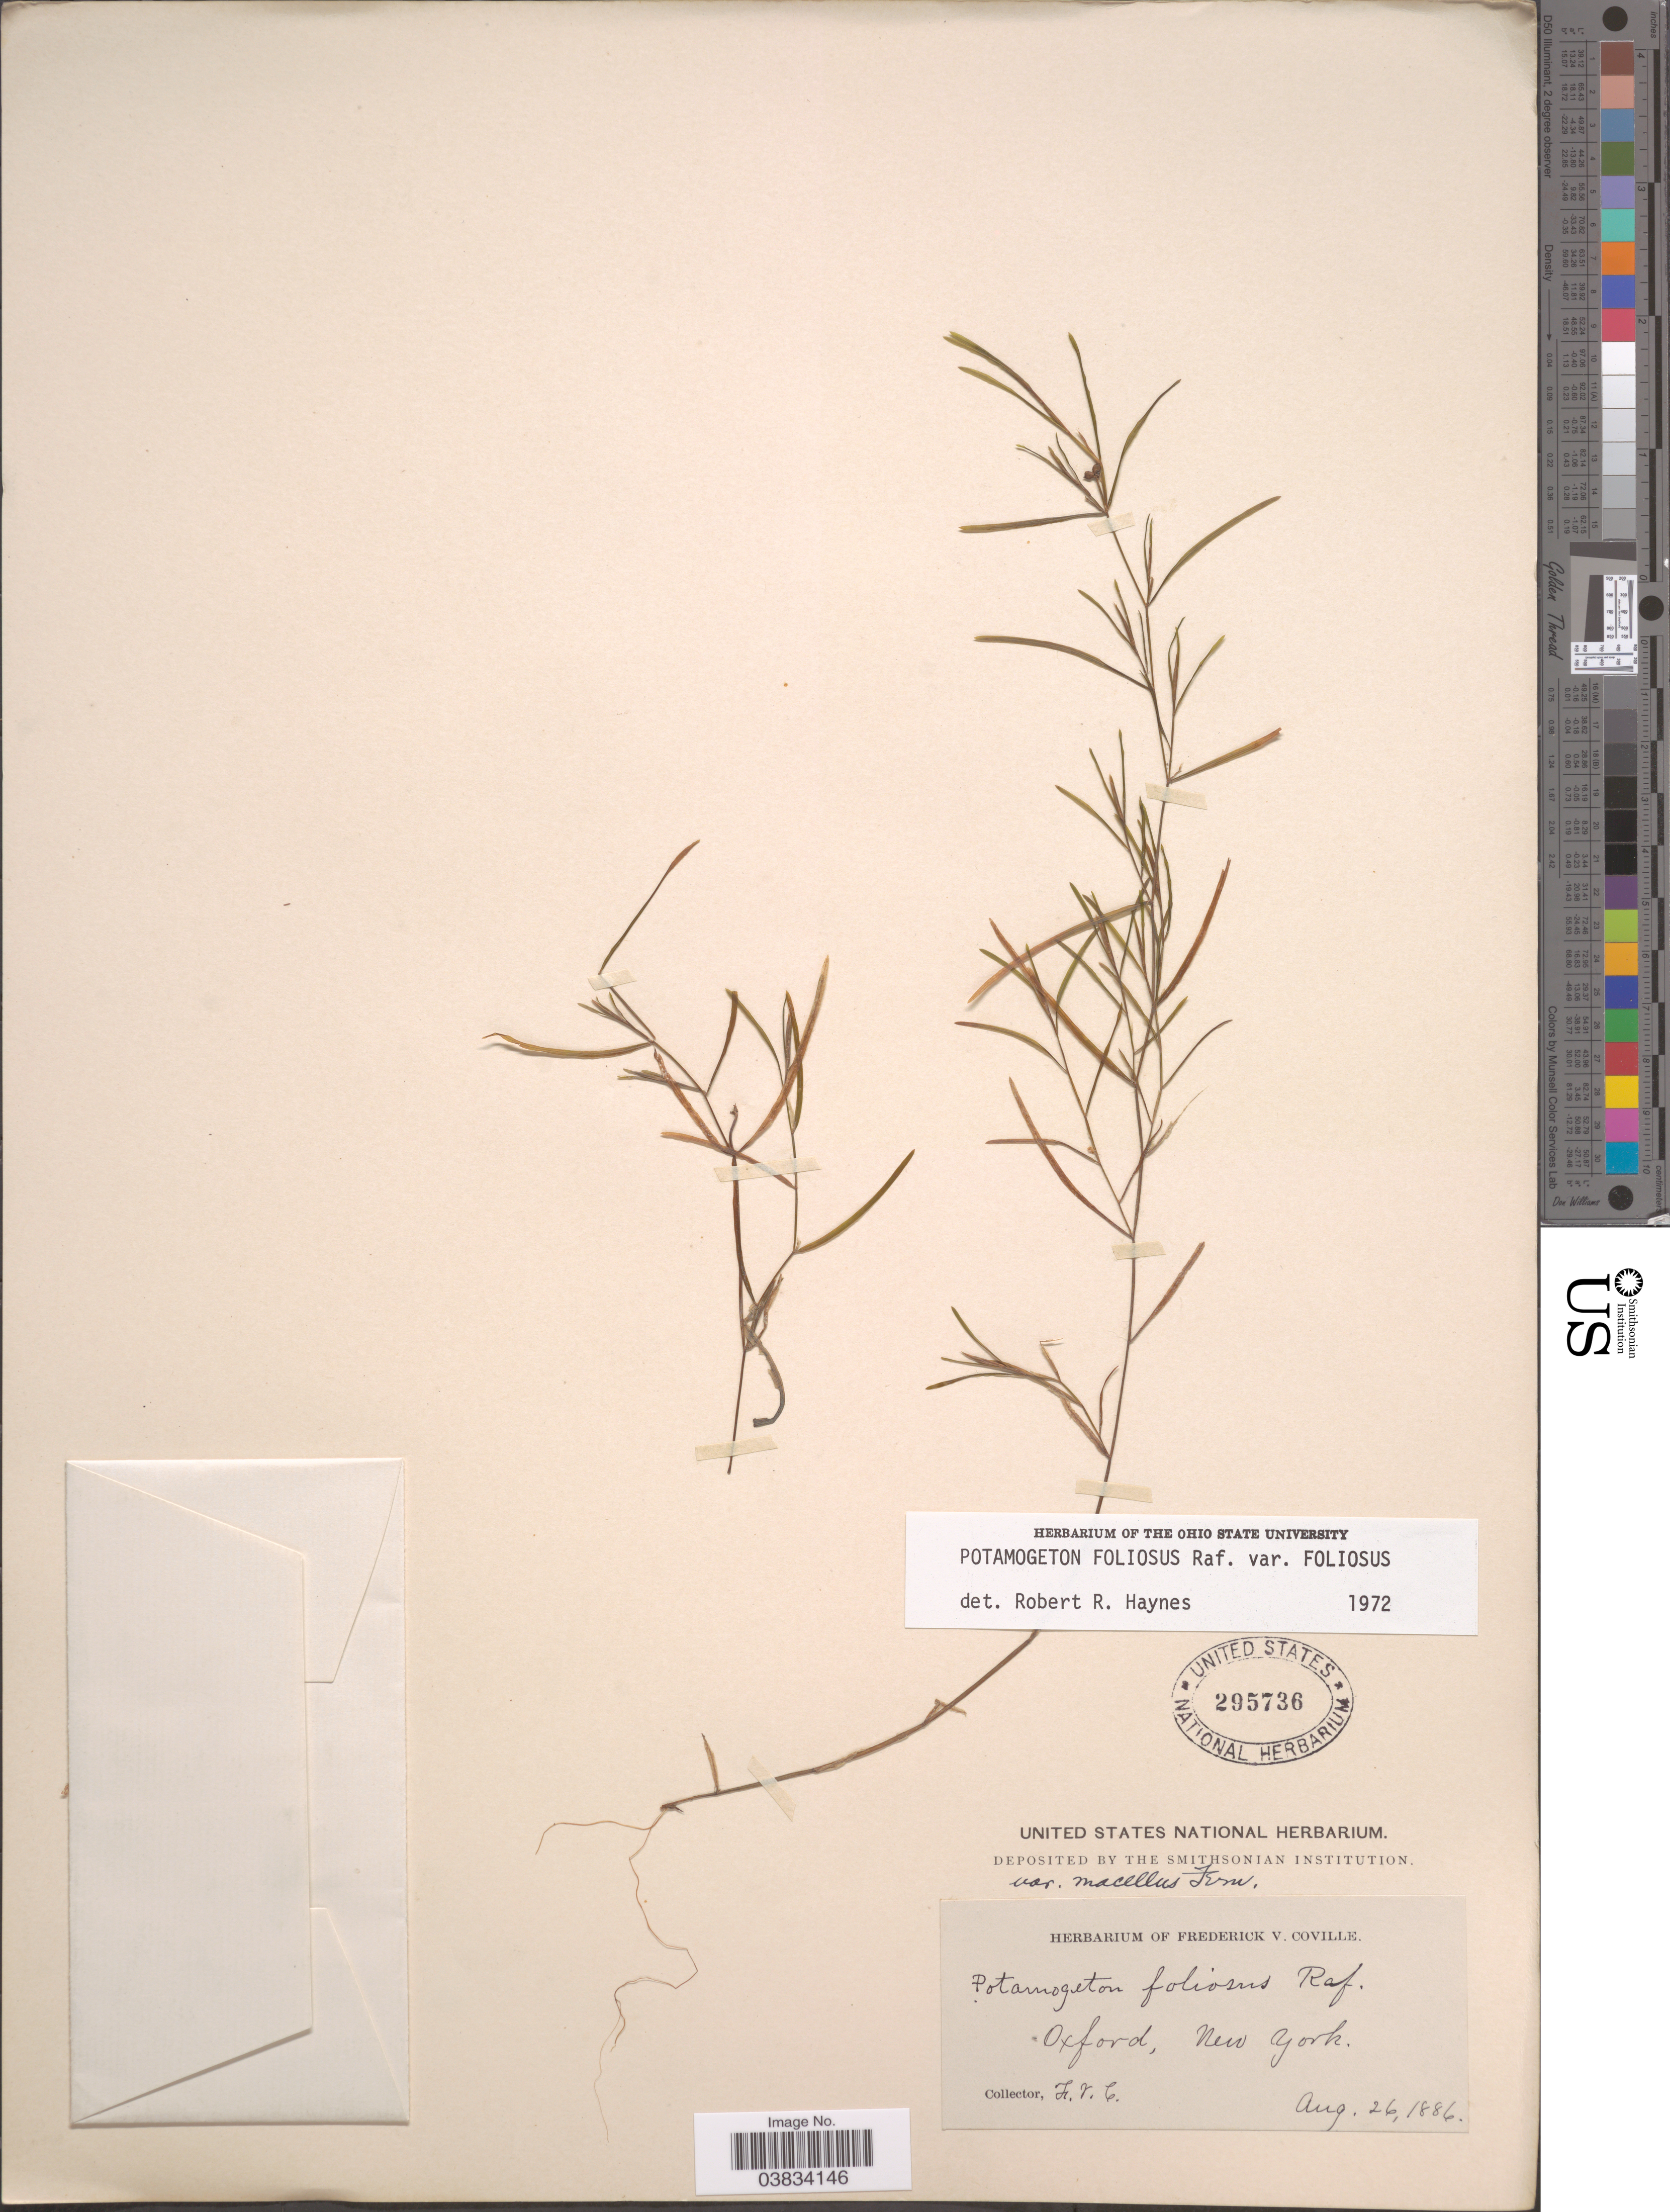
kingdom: Plantae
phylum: Tracheophyta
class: Liliopsida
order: Alismatales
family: Potamogetonaceae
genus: Potamogeton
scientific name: Potamogeton foliosus var. foliosus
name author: Raf.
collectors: F. V. Coville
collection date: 1886-08-26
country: United States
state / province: New York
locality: Oxford.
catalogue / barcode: US 295736